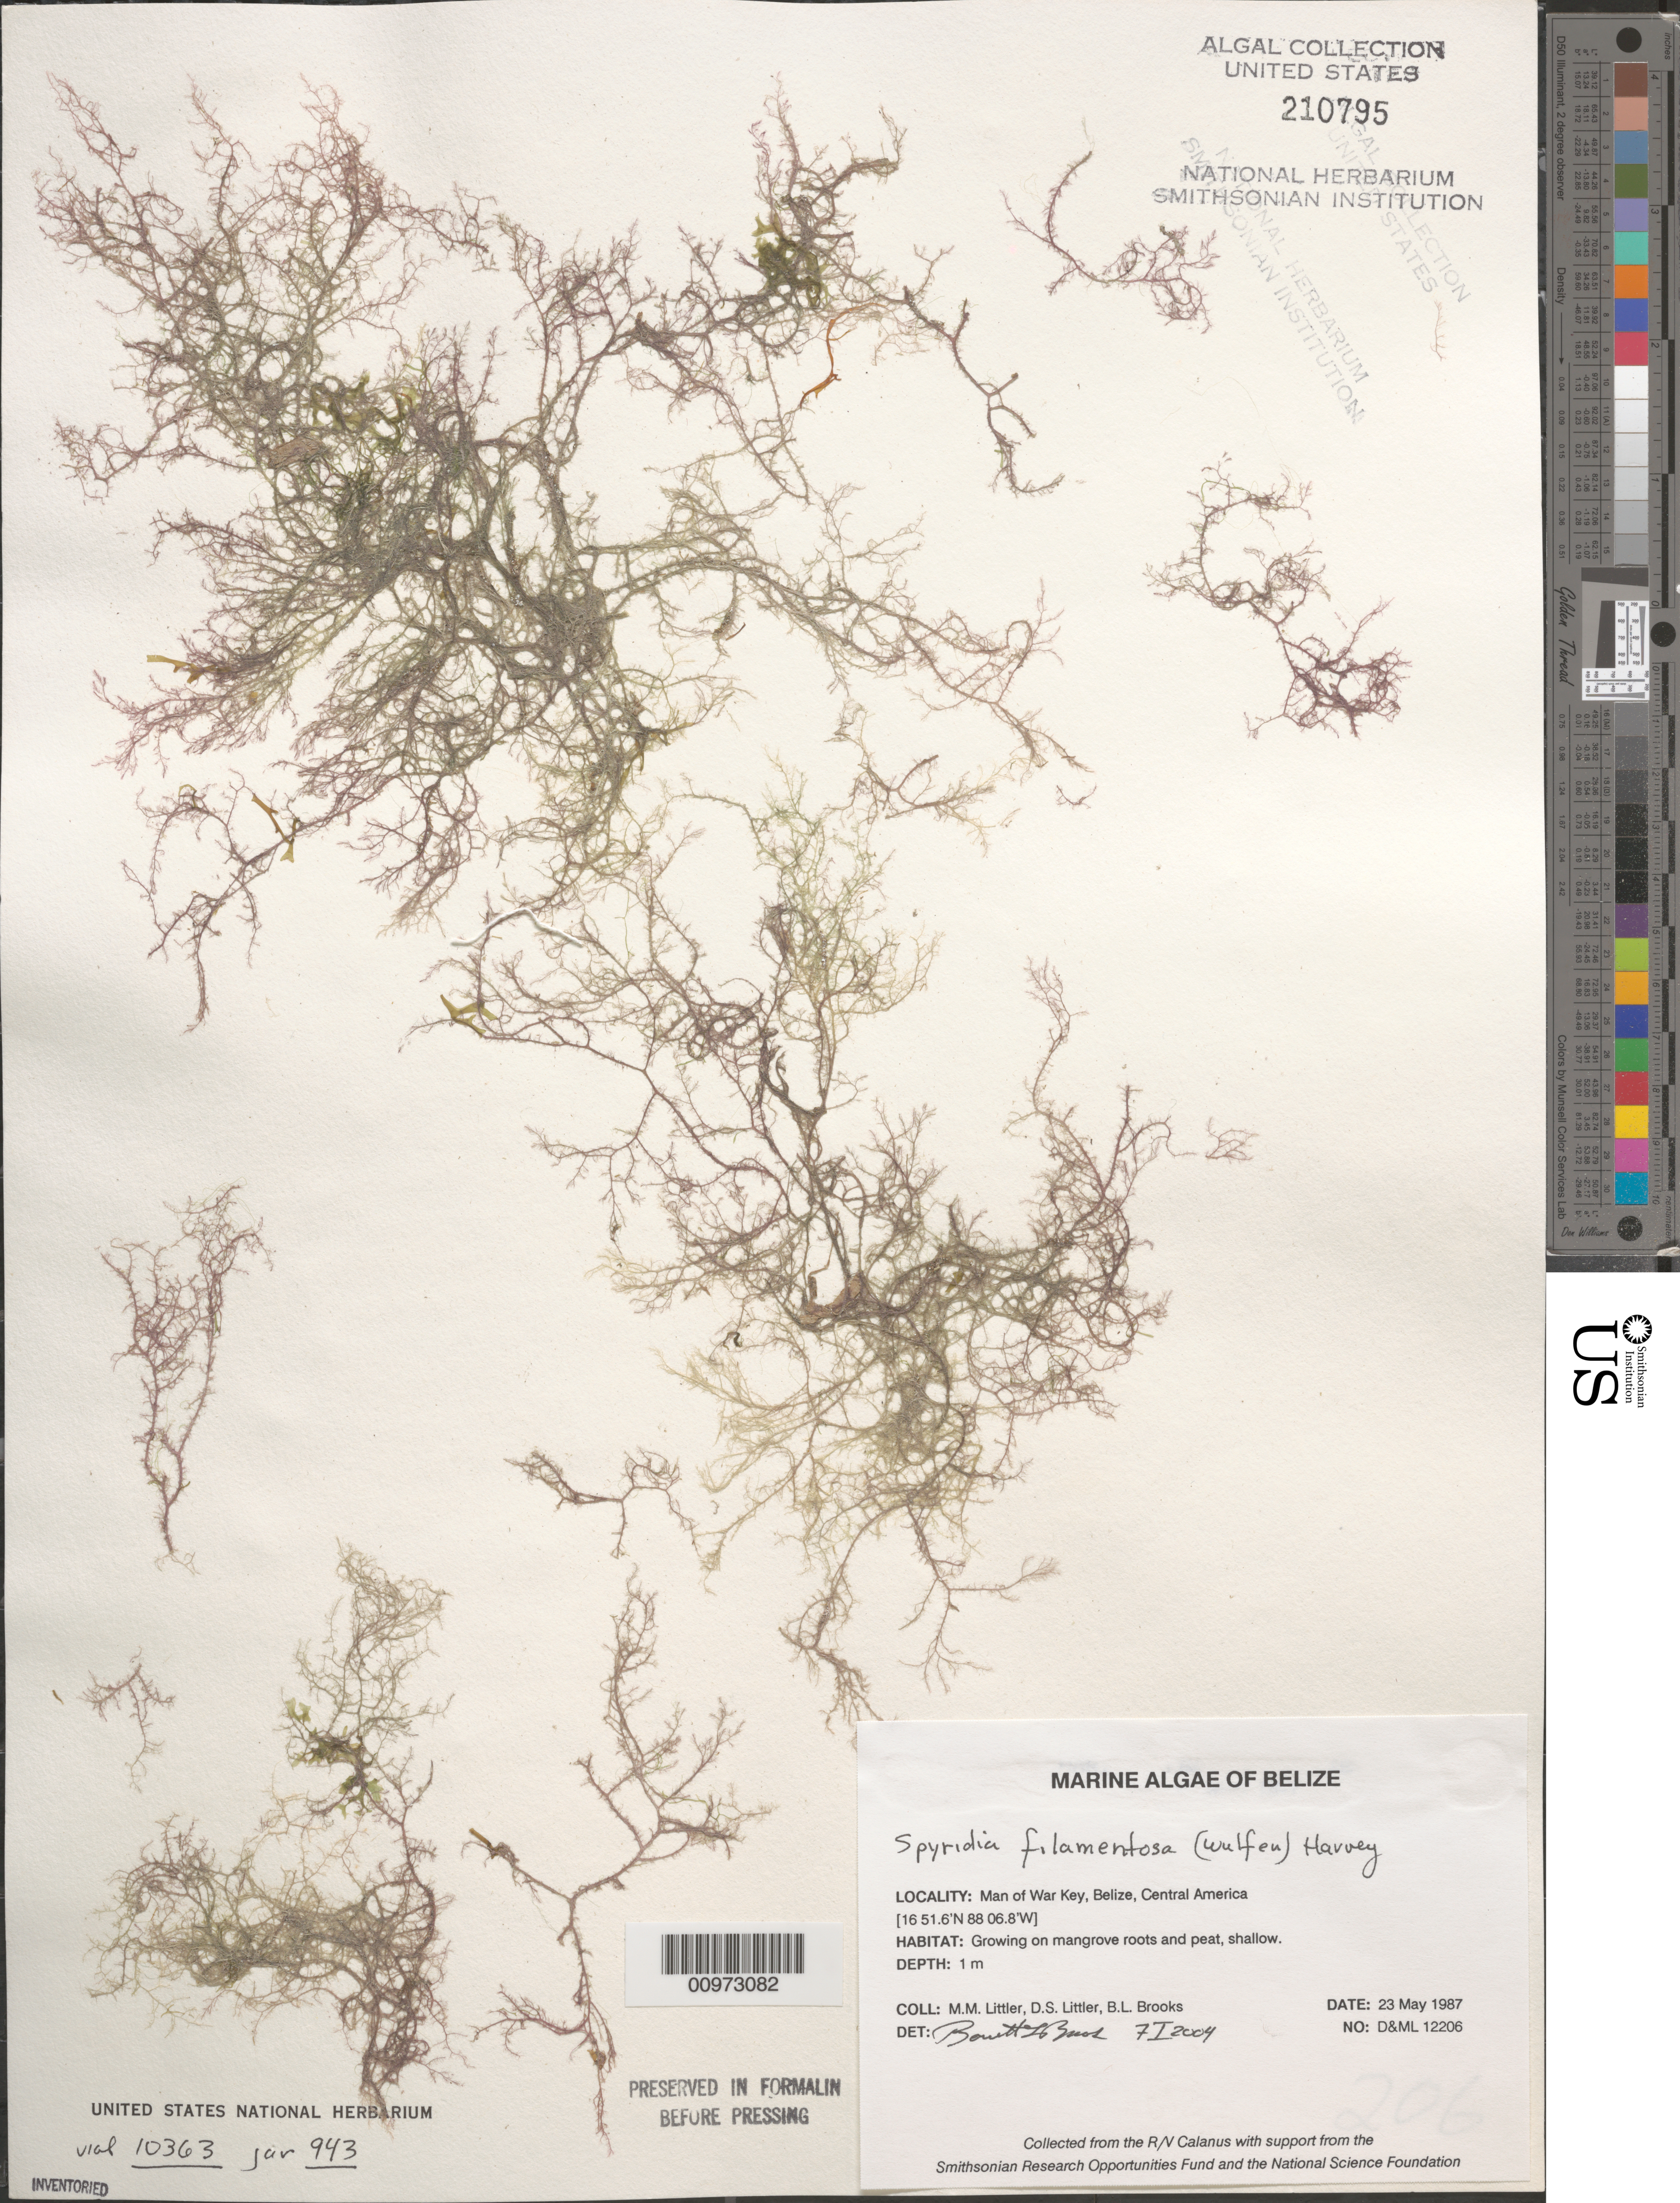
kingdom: Plantae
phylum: Rhodophyta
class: Florideophyceae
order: Ceramiales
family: Spyridiaceae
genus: Spyridia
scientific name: Spyridia filamentosa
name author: (Wulfen) Harv.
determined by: Brooks, B. L., (BOT), Smithsonian Institution - National Museum of Natural History (UNITED STATES)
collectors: M. M. Littler, D. S. Littler & B. Brooks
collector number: D&ML 12206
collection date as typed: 23 May 1987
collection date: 1987-05-23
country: Belize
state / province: Stann Creek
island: Man of War Cay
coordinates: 16 51.6'N, 88 06.8'W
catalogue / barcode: US 210795